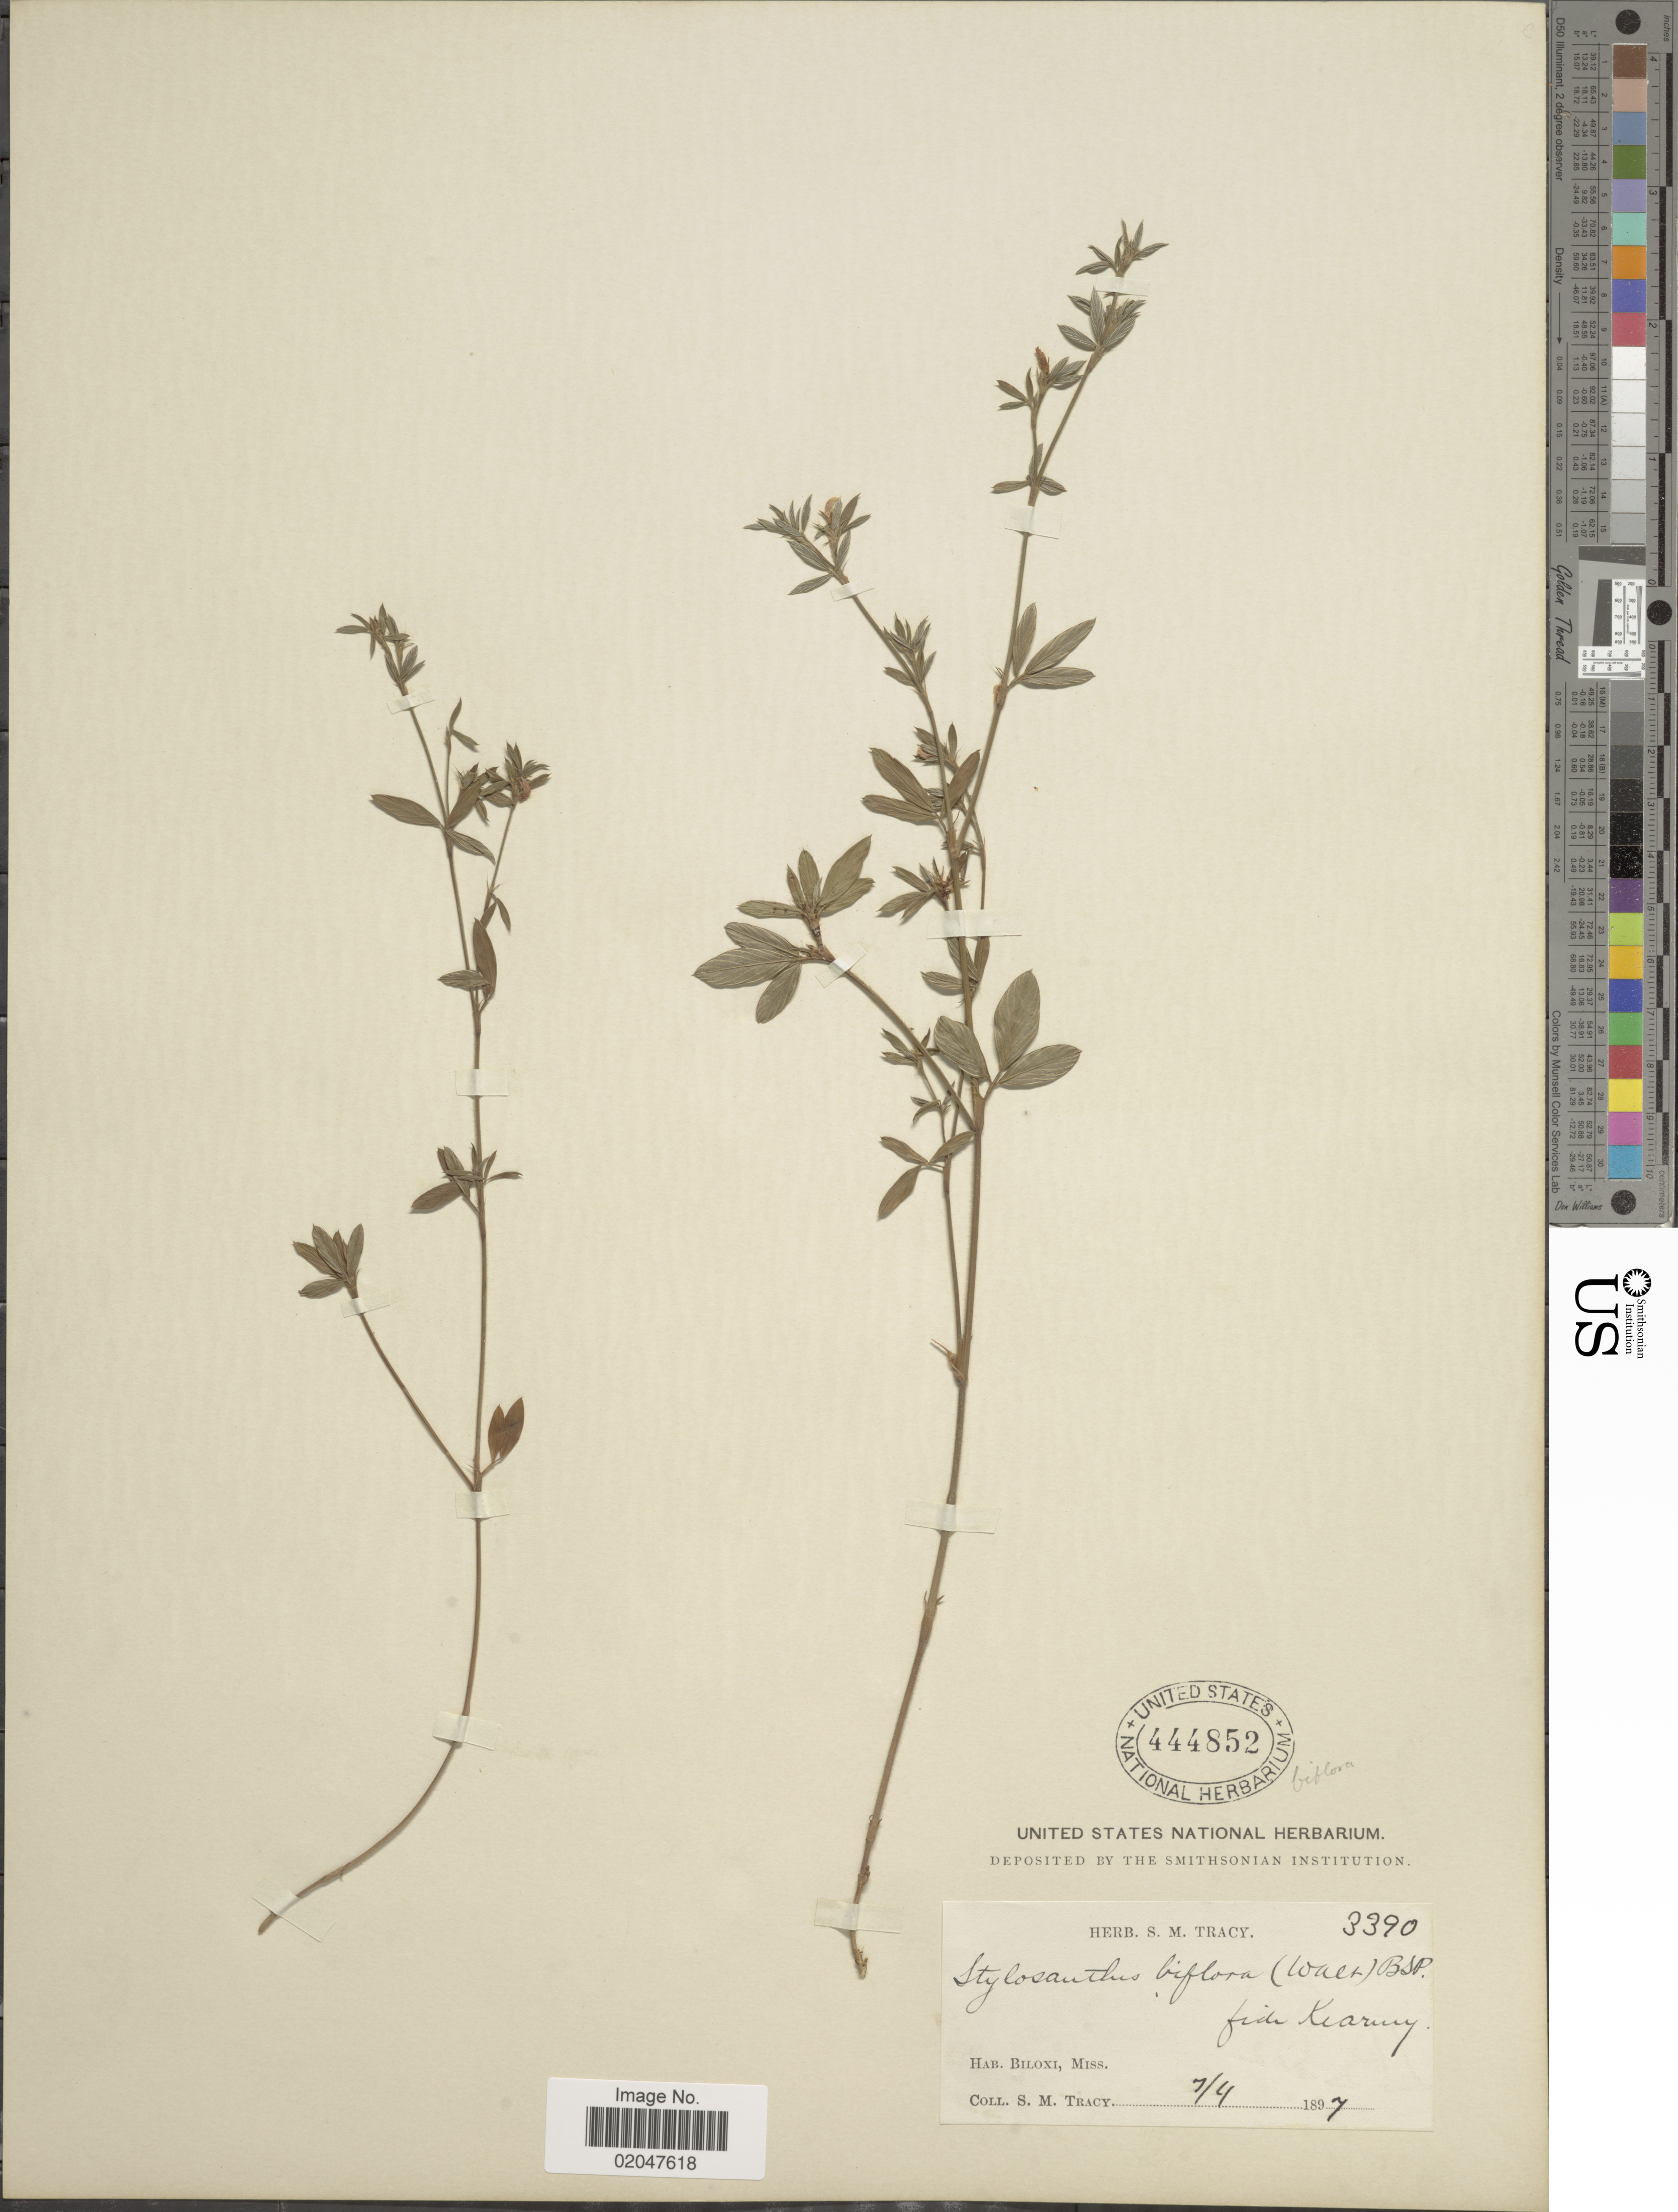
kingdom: Plantae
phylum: Tracheophyta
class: Magnoliopsida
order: Fabales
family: Fabaceae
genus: Stylosanthes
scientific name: Stylosanthes biflora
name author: (L.) Britton et al.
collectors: S. M. Tracy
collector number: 3390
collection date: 1897-07-04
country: United States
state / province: Mississippi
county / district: Harrison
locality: Biloxi, Miss.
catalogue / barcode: US 444852